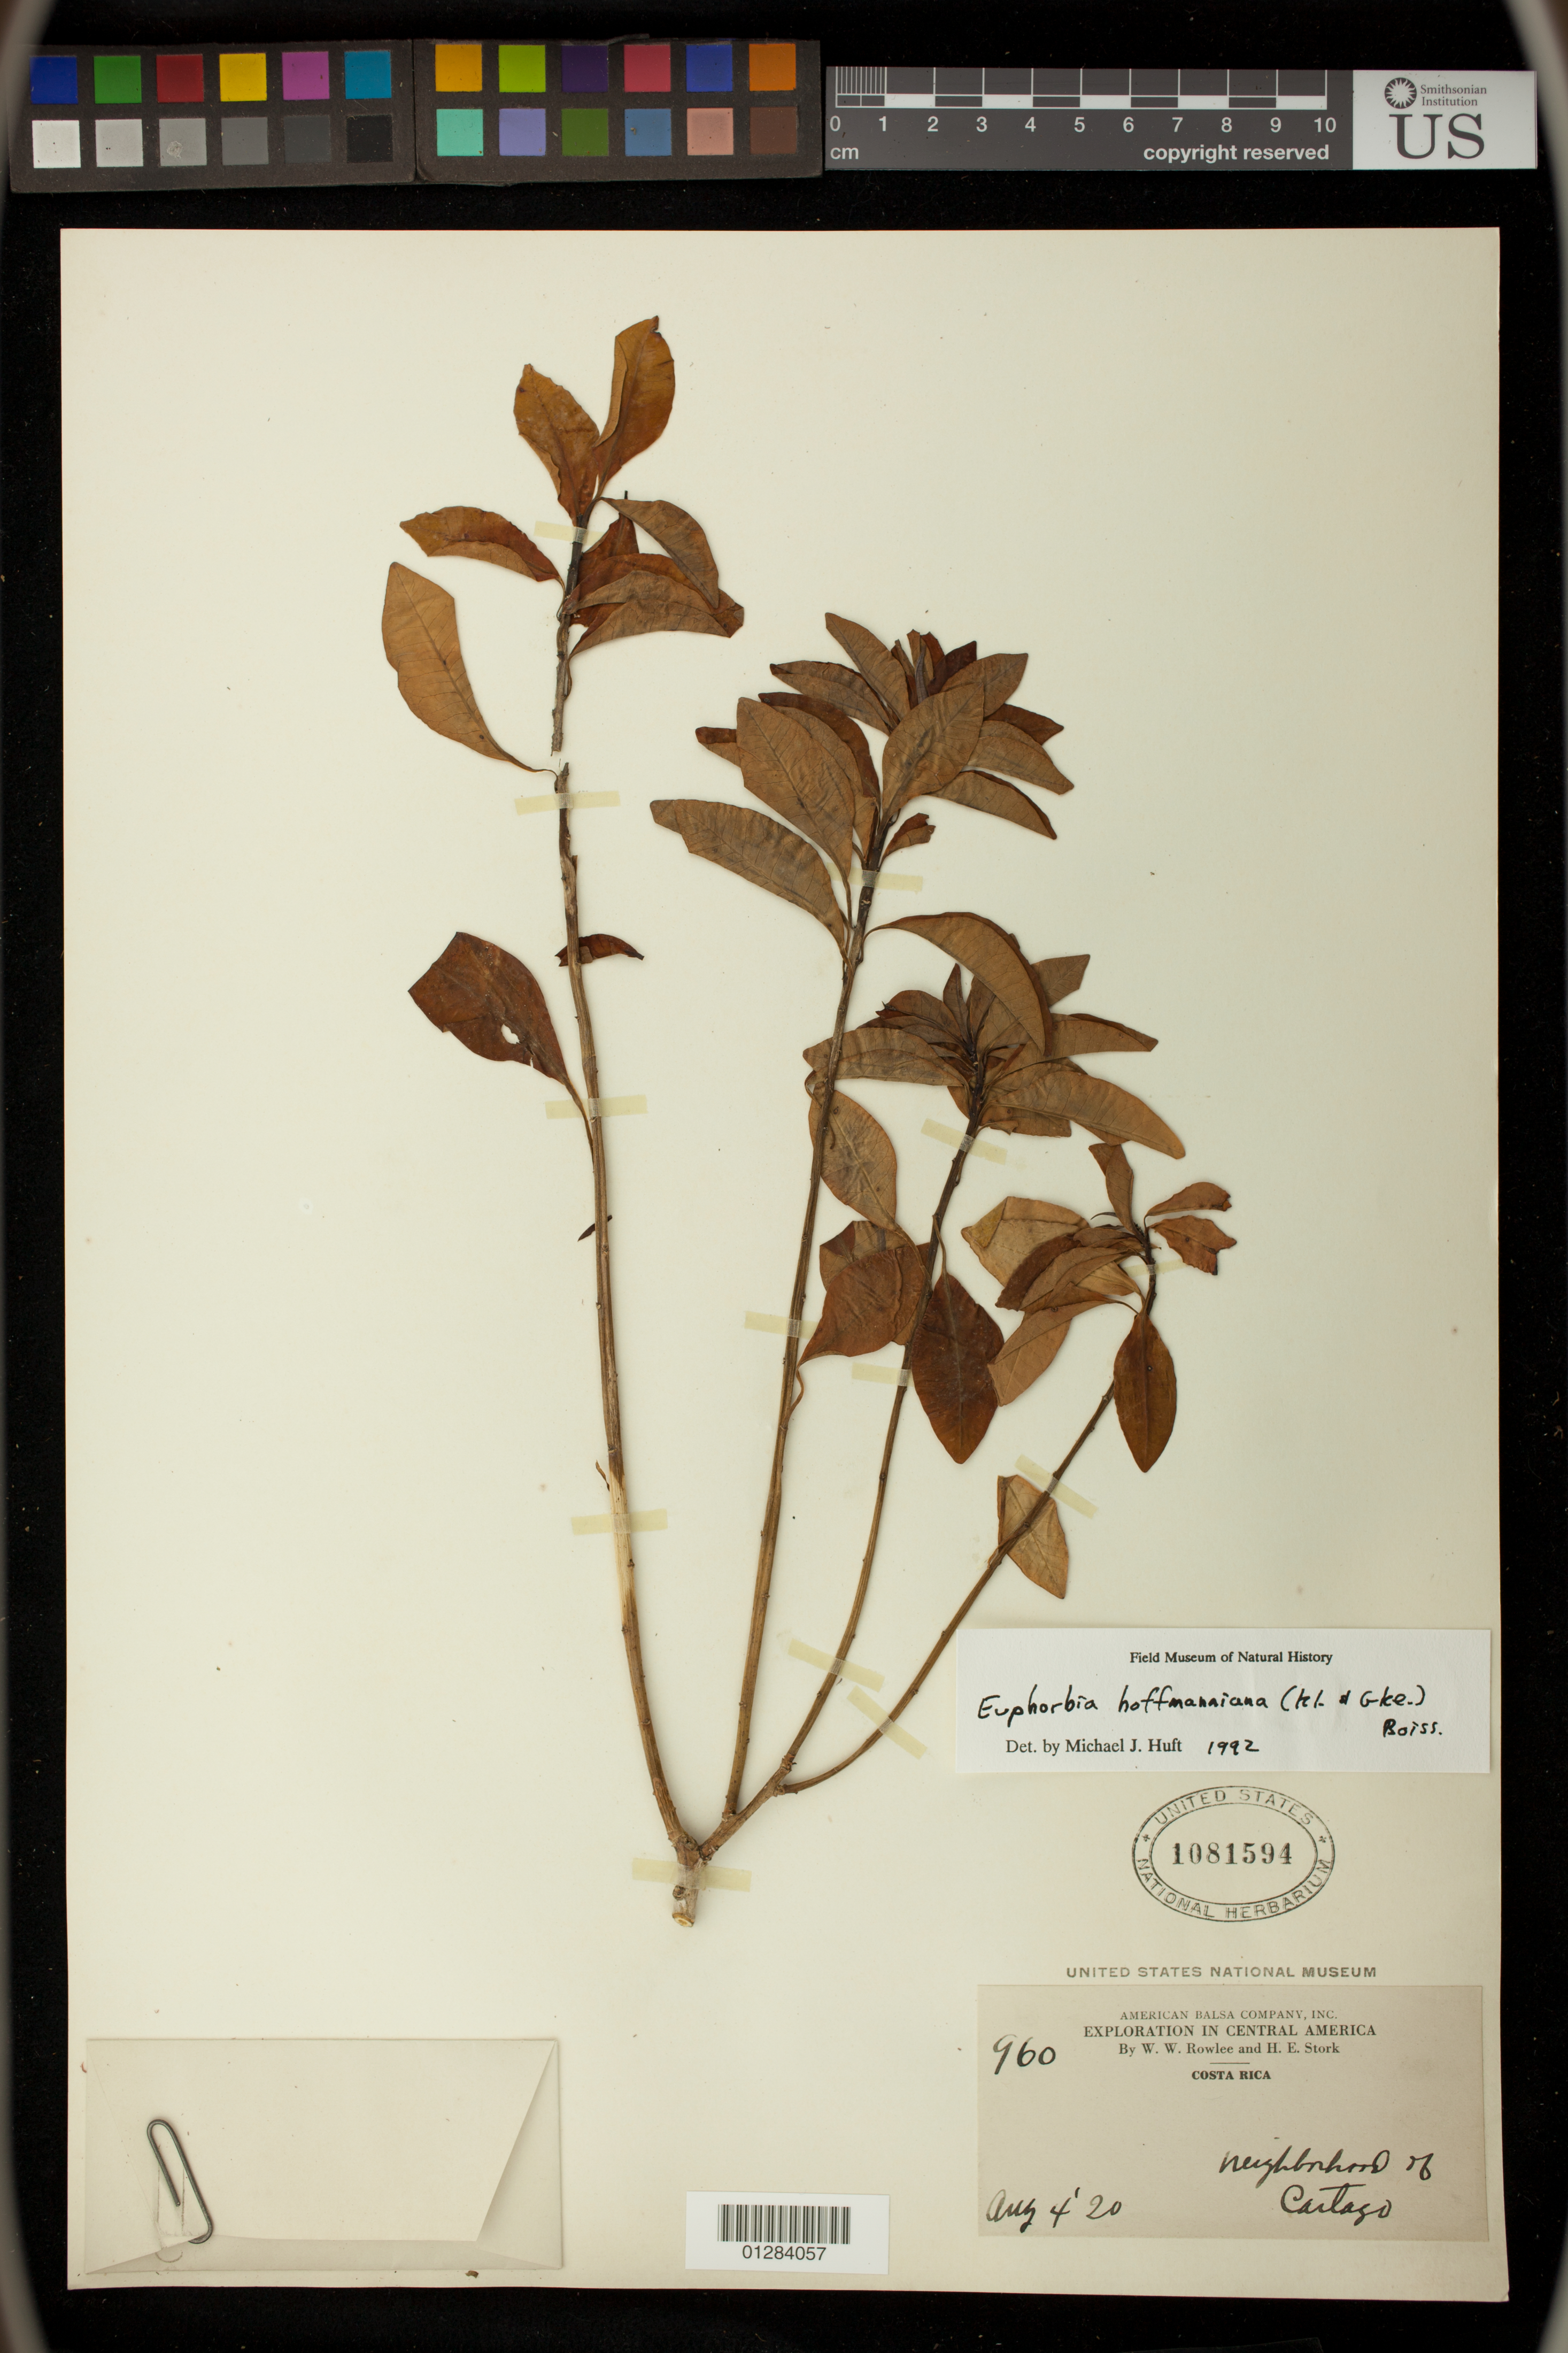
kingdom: Plantae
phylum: Tracheophyta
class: Magnoliopsida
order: Malpighiales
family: Euphorbiaceae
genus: Euphorbia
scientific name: Euphorbia hoffmanniana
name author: (Klotzsch & Garcke) Boiss.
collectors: W. W. Rowlee & H. E. Stork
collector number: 960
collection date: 1920-08-04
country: Costa Rica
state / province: Cartago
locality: Neighborhood of Cartago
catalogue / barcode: US 1081594